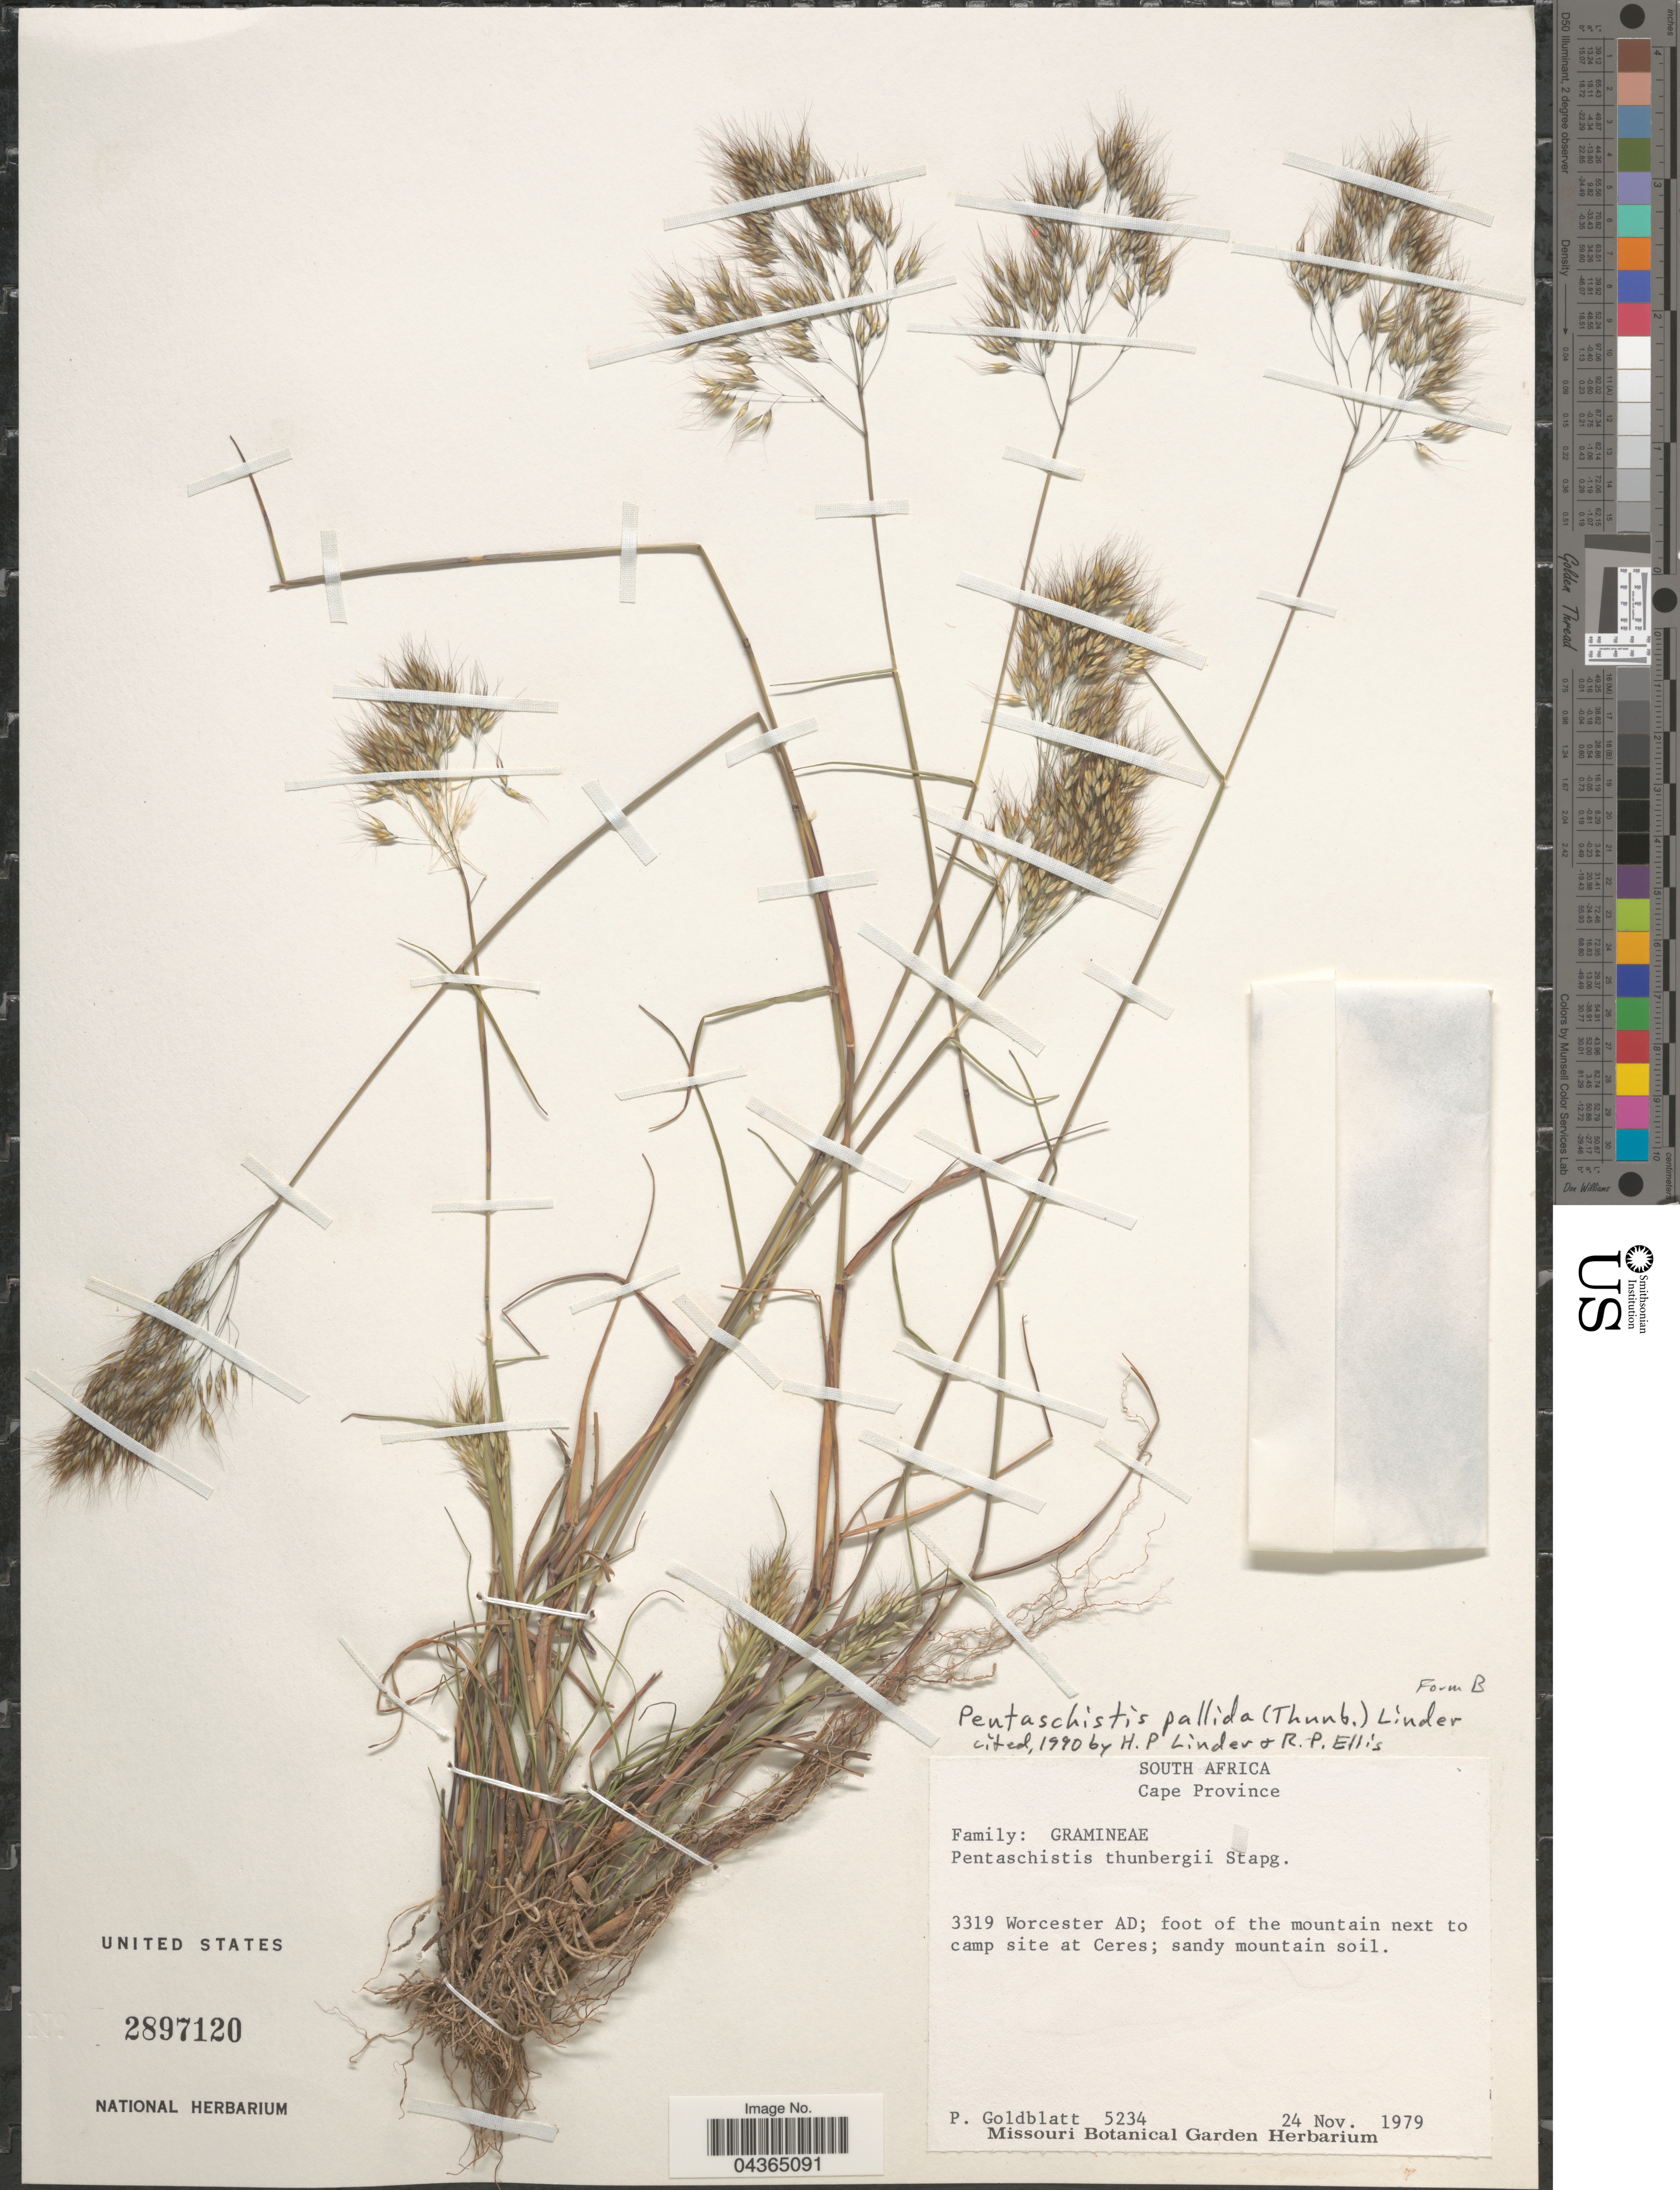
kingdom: Plantae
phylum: Tracheophyta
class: Liliopsida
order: Poales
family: Poaceae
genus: Pentameris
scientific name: Pentameris pallida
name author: (Thunb.) Galley & H.P. Linder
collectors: P. Goldblatt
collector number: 5234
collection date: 1979-11-24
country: South Africa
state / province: Western Cape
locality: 3319 Worcester AD; foot of the mountain next to camp site at Ceres; sandy mountain soil.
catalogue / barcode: US 2897120